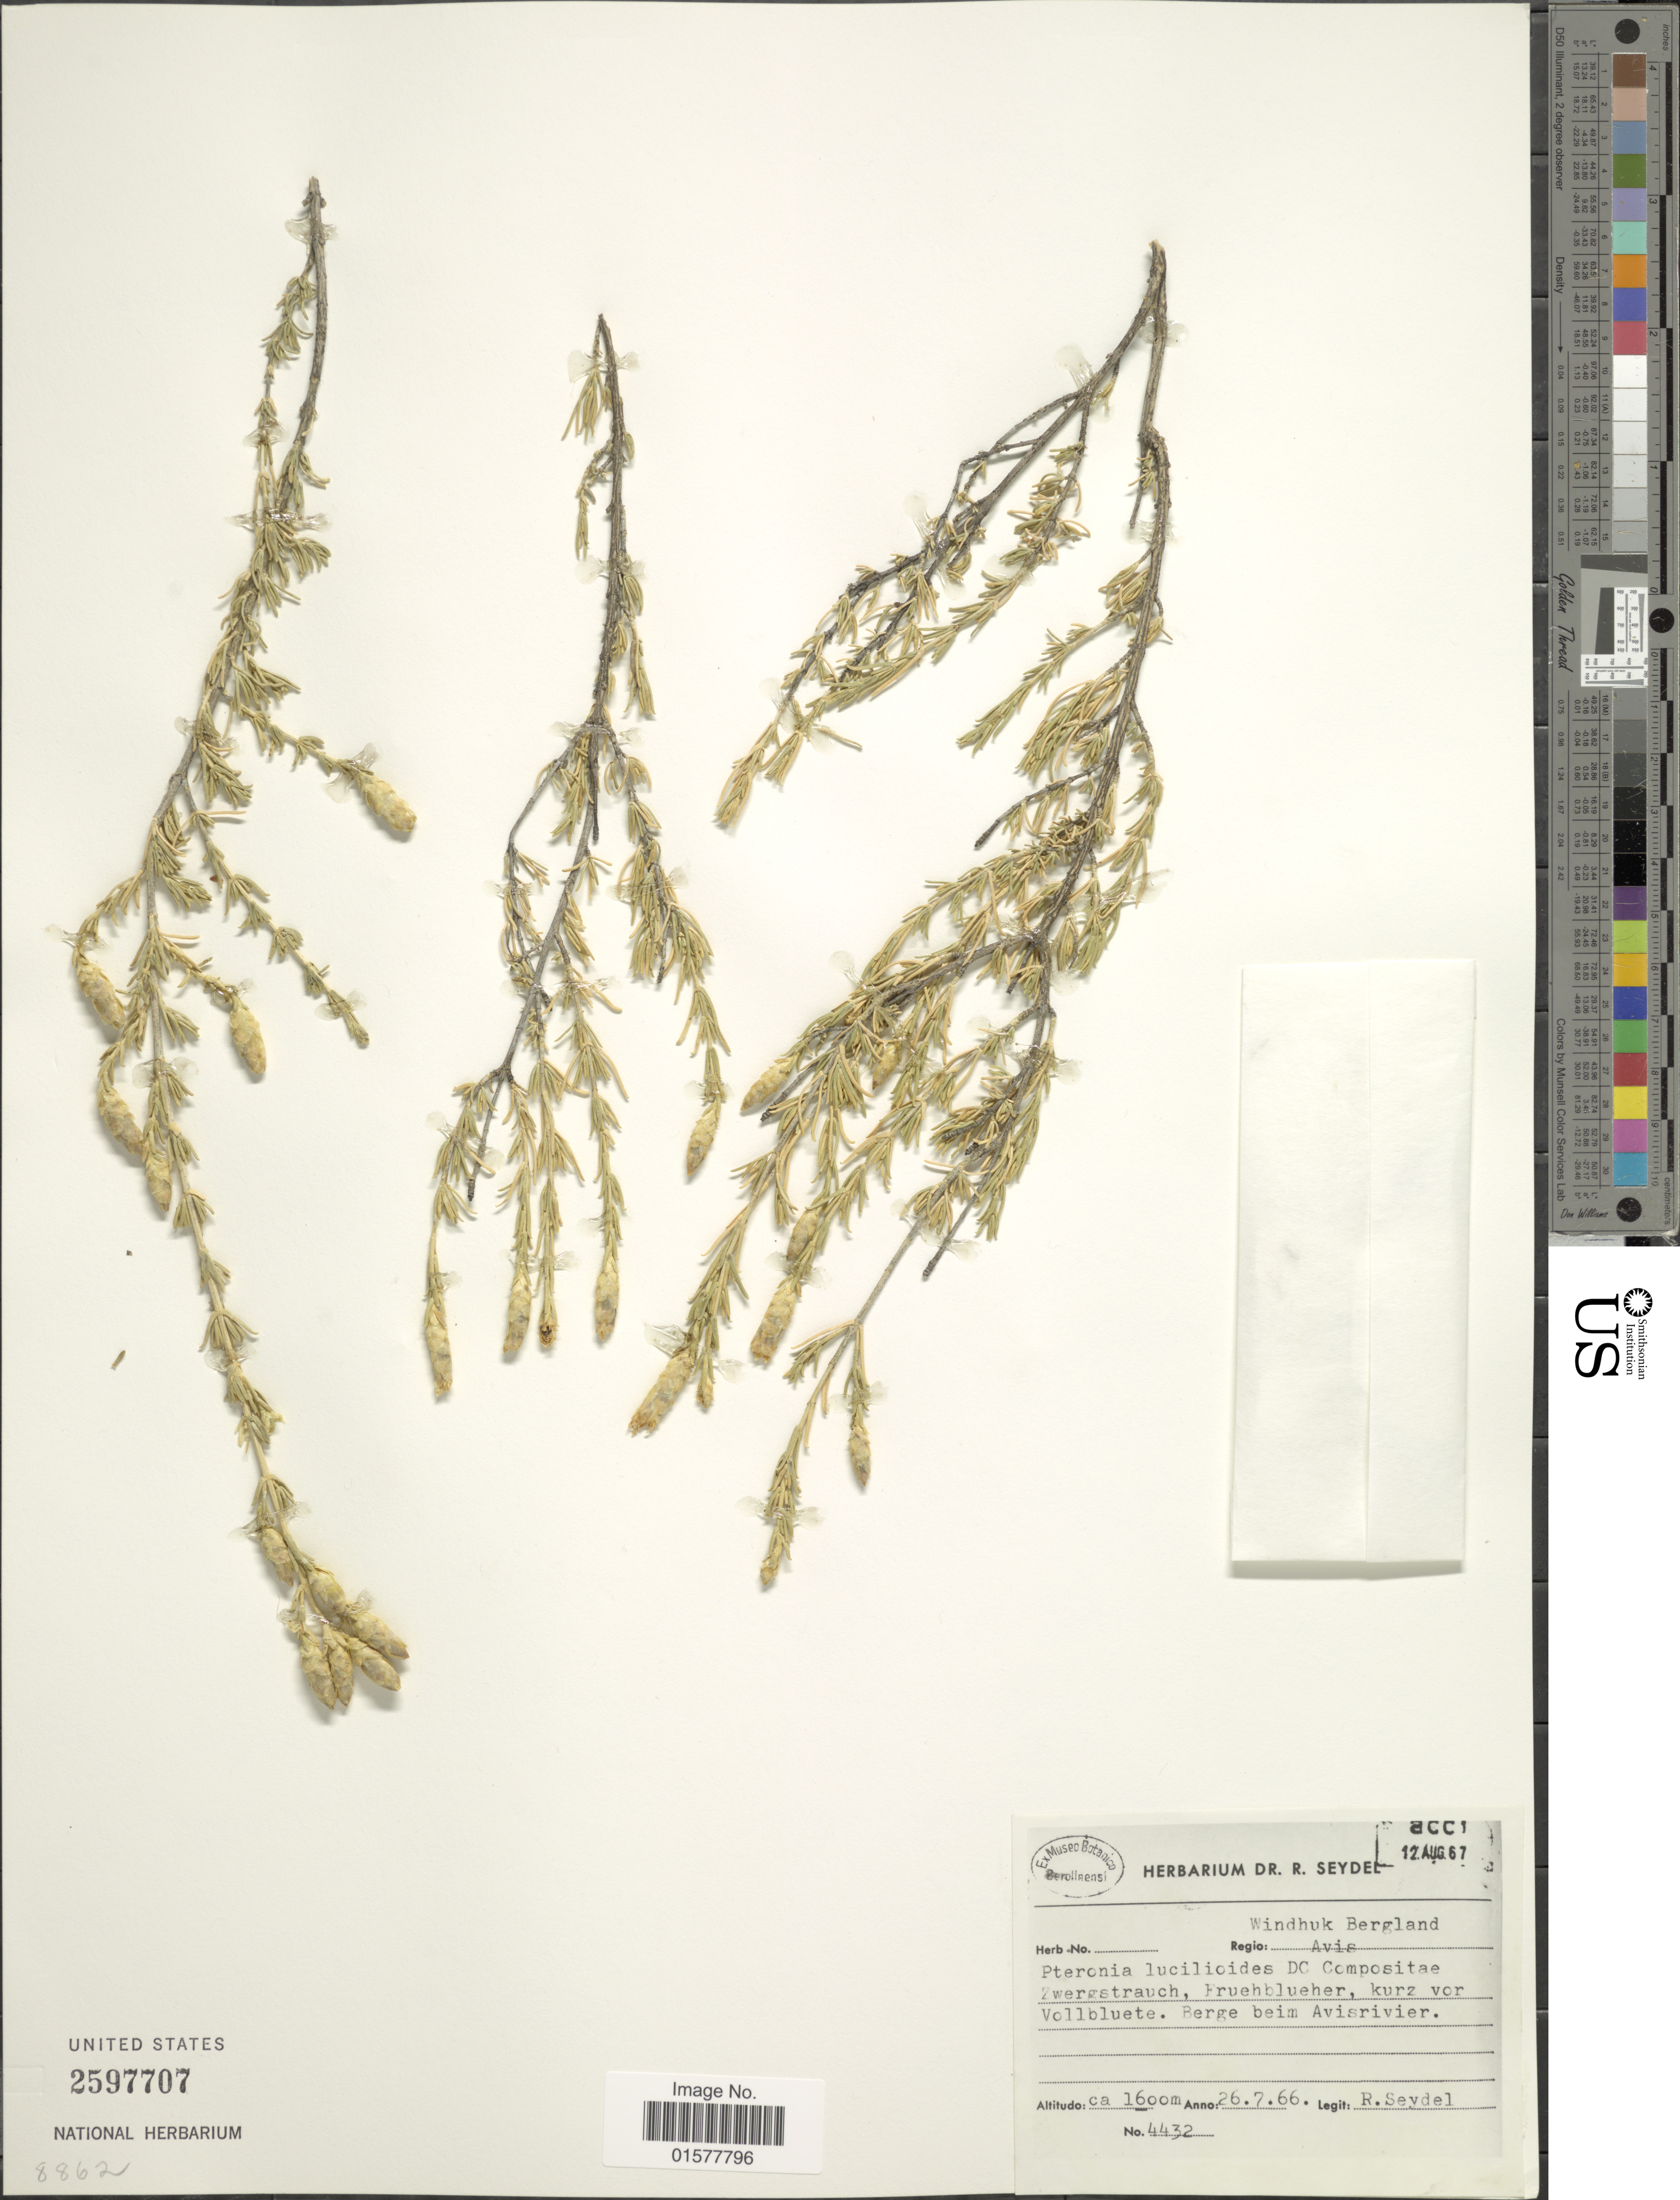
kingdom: Plantae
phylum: Tracheophyta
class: Magnoliopsida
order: Asterales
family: Asteraceae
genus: Pteronia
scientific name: Pteronia lucilioides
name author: DC.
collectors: R. Seydel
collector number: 4432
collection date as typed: Transcribed d/m/y: 26/7/66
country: South Africa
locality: Windhulk Bergland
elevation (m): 1600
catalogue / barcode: US 2597707